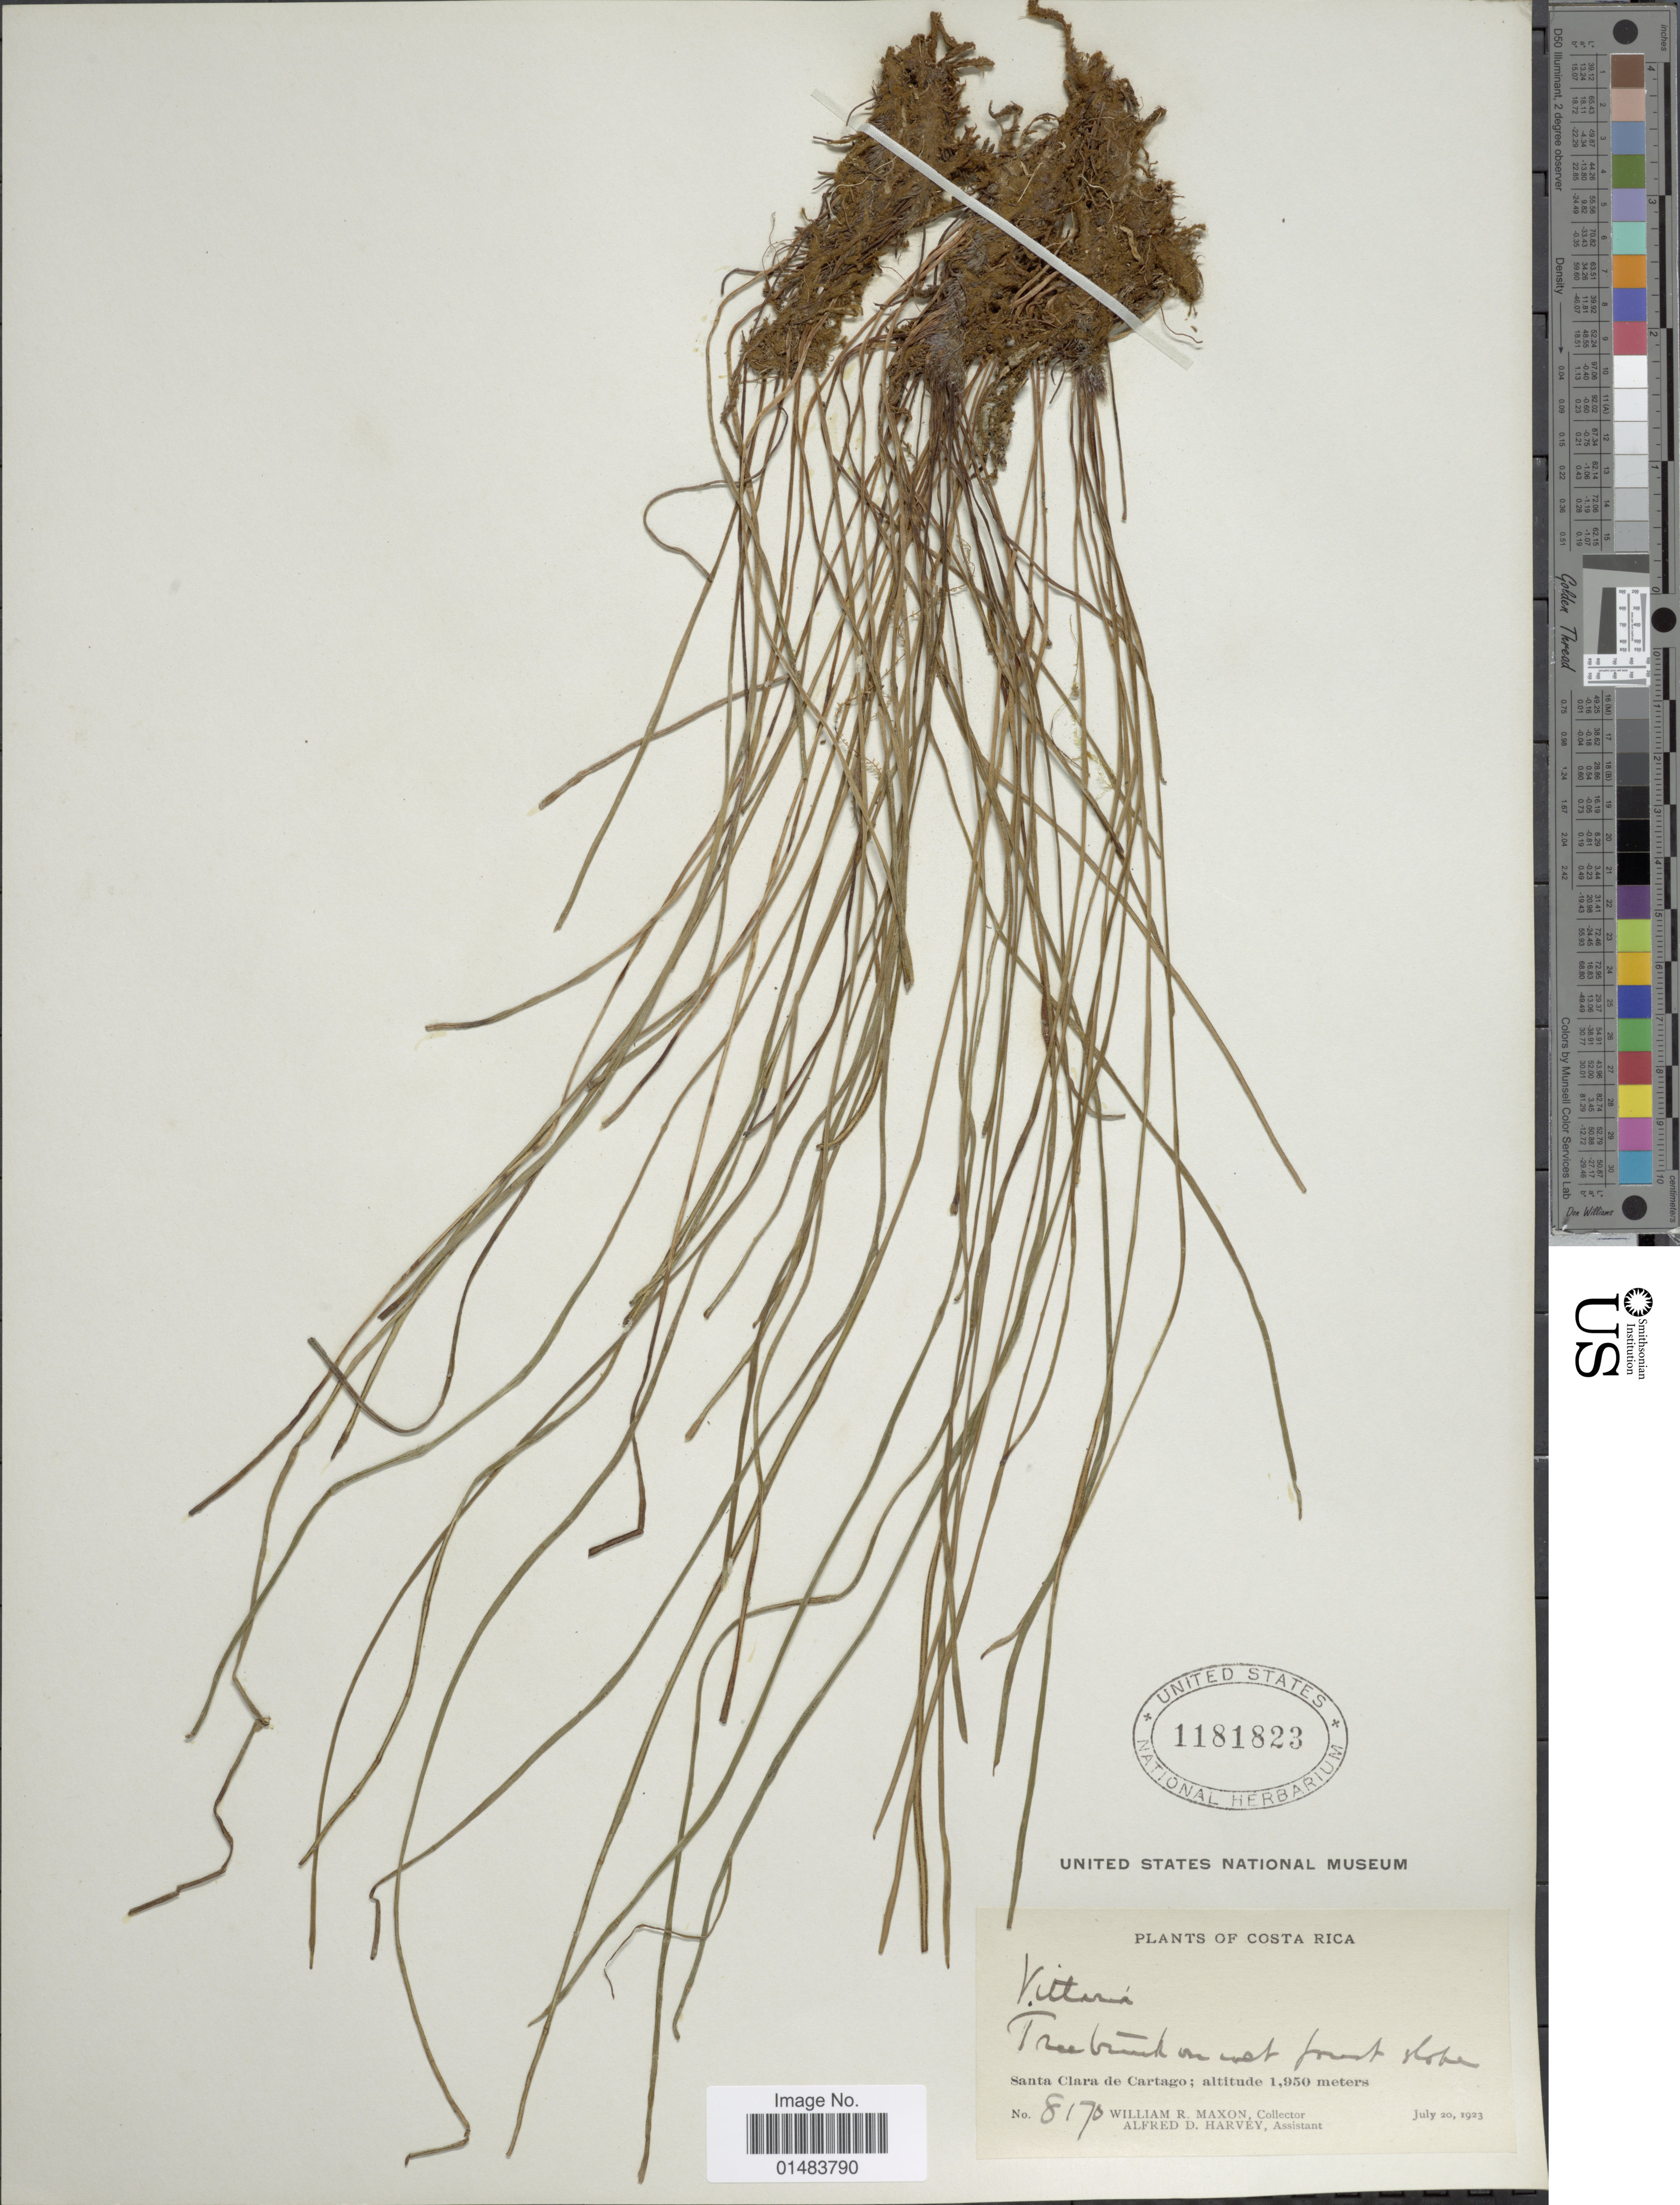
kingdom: Plantae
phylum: Tracheophyta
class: Polypodiopsida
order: Polypodiales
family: Pteridaceae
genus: Vittaria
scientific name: Vittaria lineata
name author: (L.) Sm.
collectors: W. R. Maxon & A. D. Harvey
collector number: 8170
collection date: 1923-07-20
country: Costa Rica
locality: Santa Clara de Cartago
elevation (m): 1950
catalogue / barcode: US 1181823